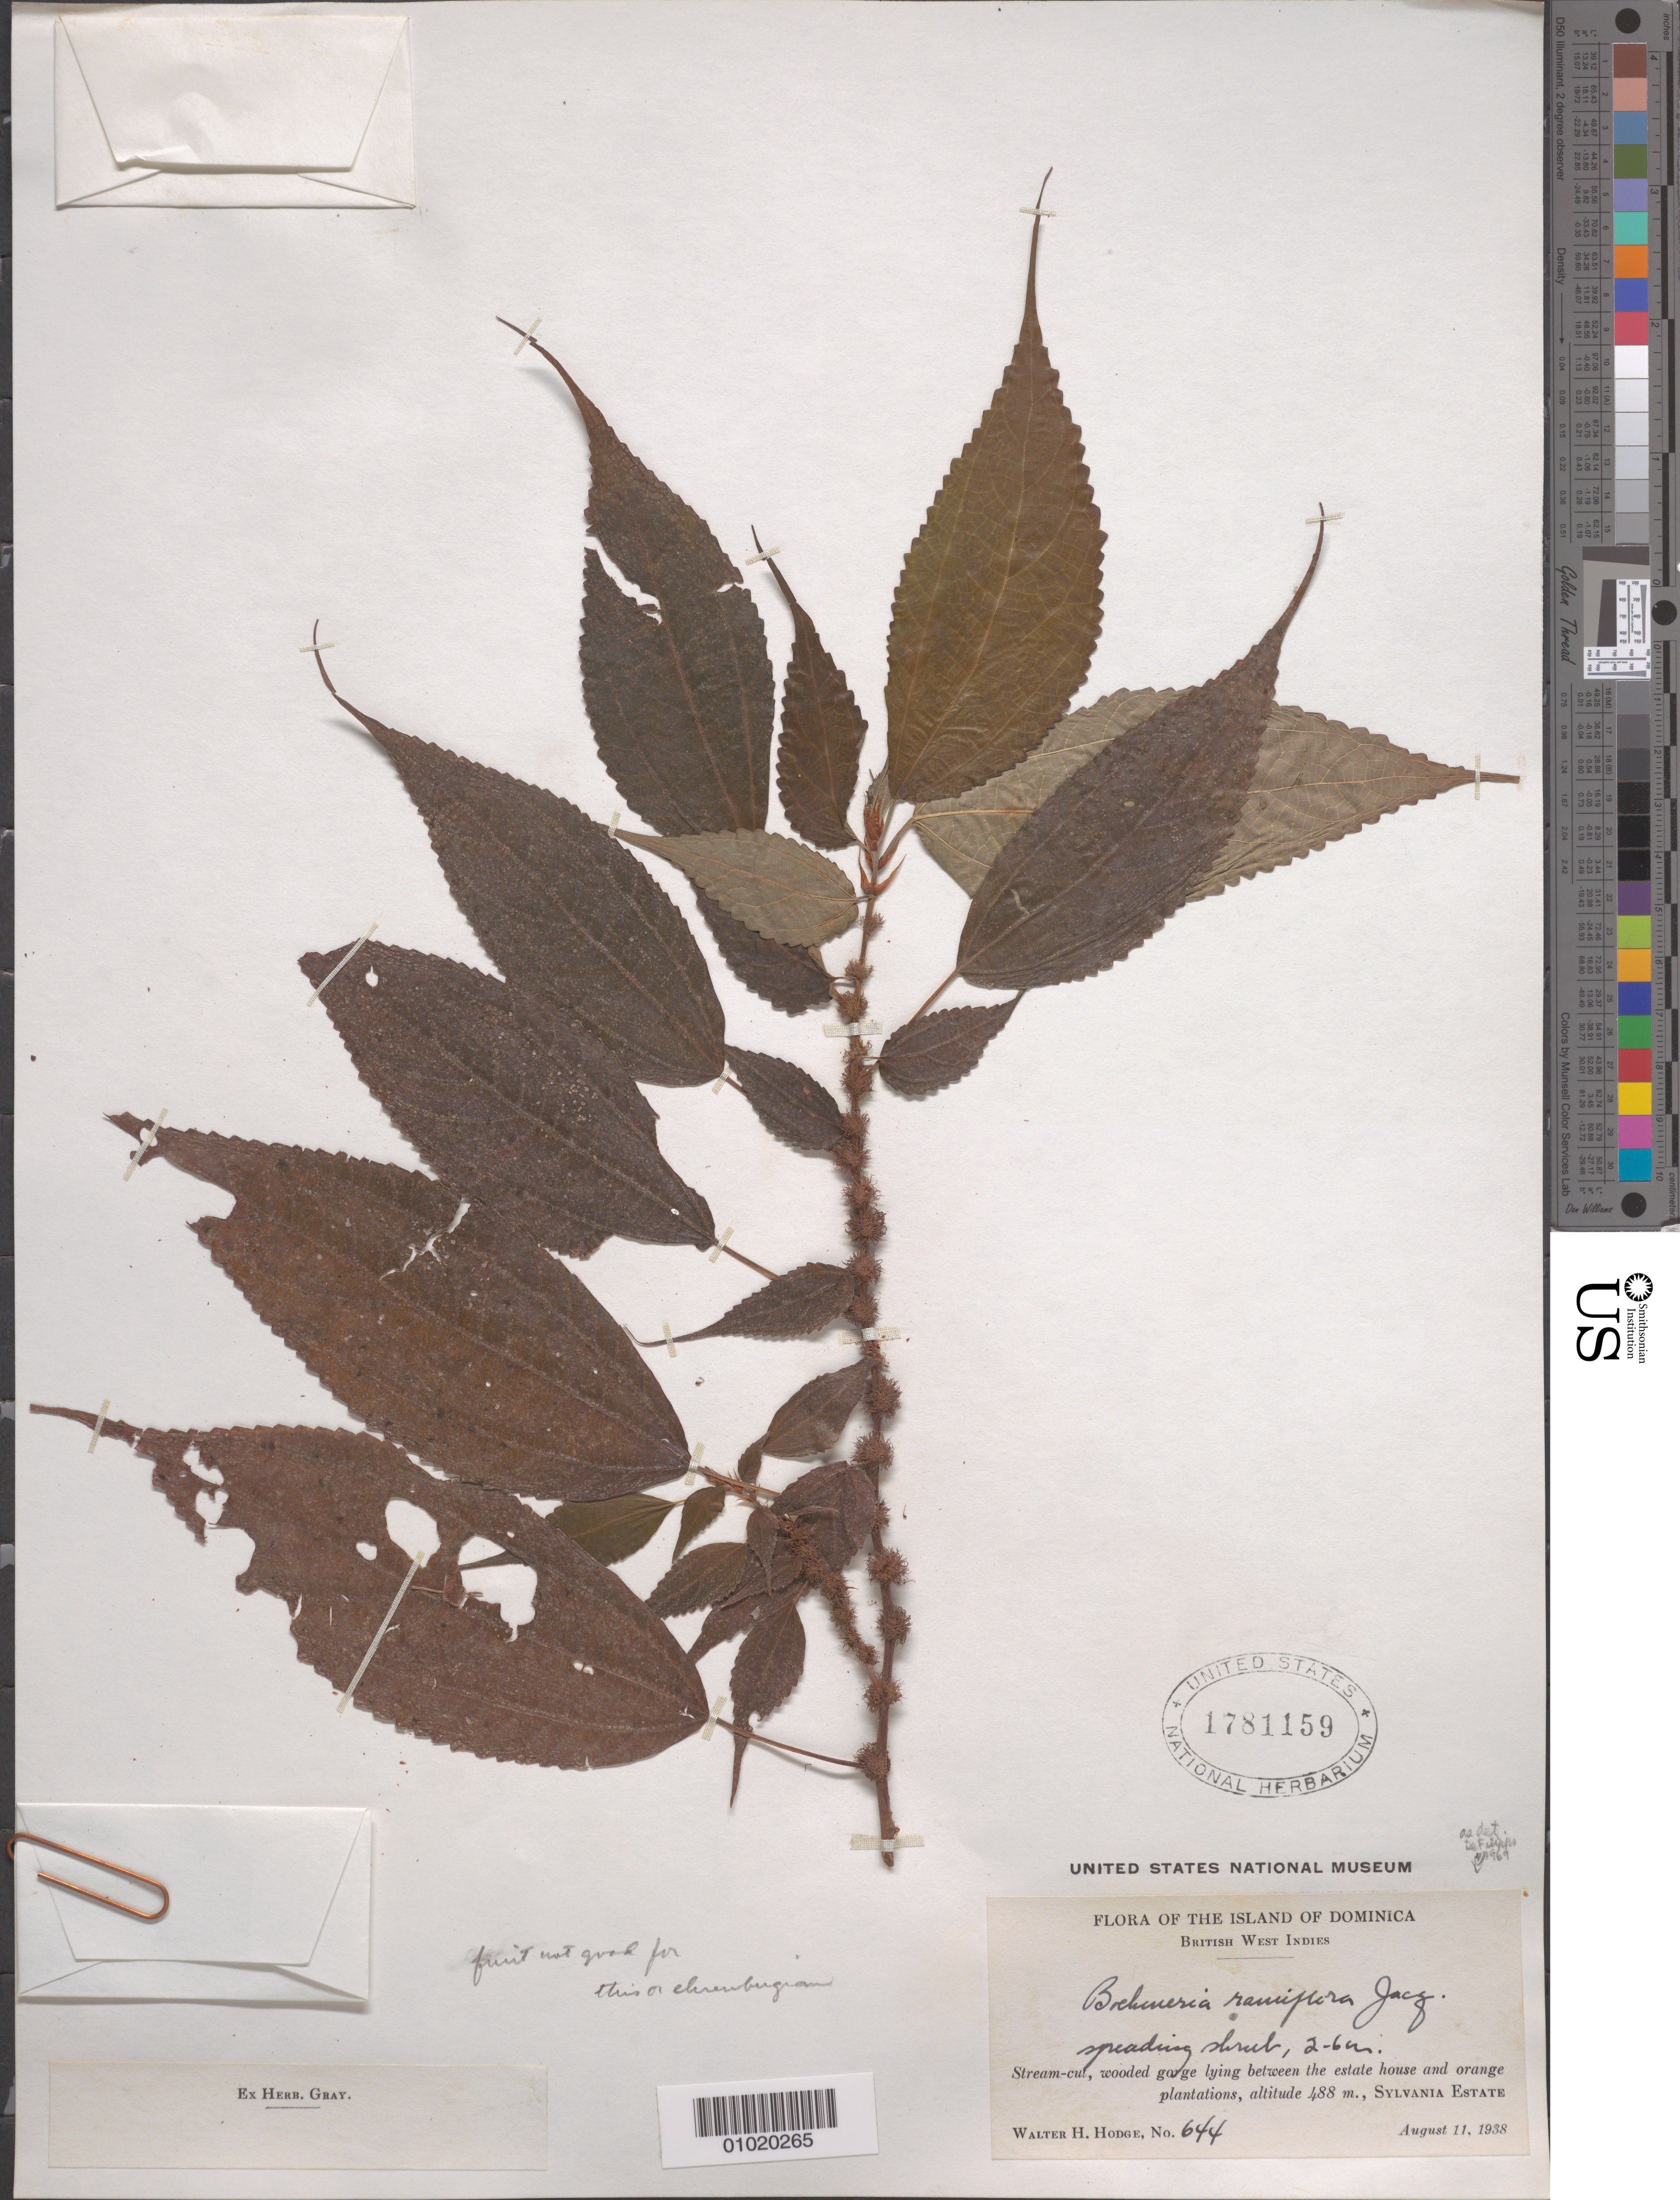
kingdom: Plantae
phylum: Tracheophyta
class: Magnoliopsida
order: Rosales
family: Urticaceae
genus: Boehmeria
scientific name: Boehmeria ramiflora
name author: Jacq.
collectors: W. Hodge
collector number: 644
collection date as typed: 11 Aug 1938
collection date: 1938-08-11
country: Dominica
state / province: St. Paul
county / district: Sylvania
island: Dominica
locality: Stream-cut, wooded gorge lying between the estate house and orange plantation, Sylvania Estate.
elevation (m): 488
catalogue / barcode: US 1781159